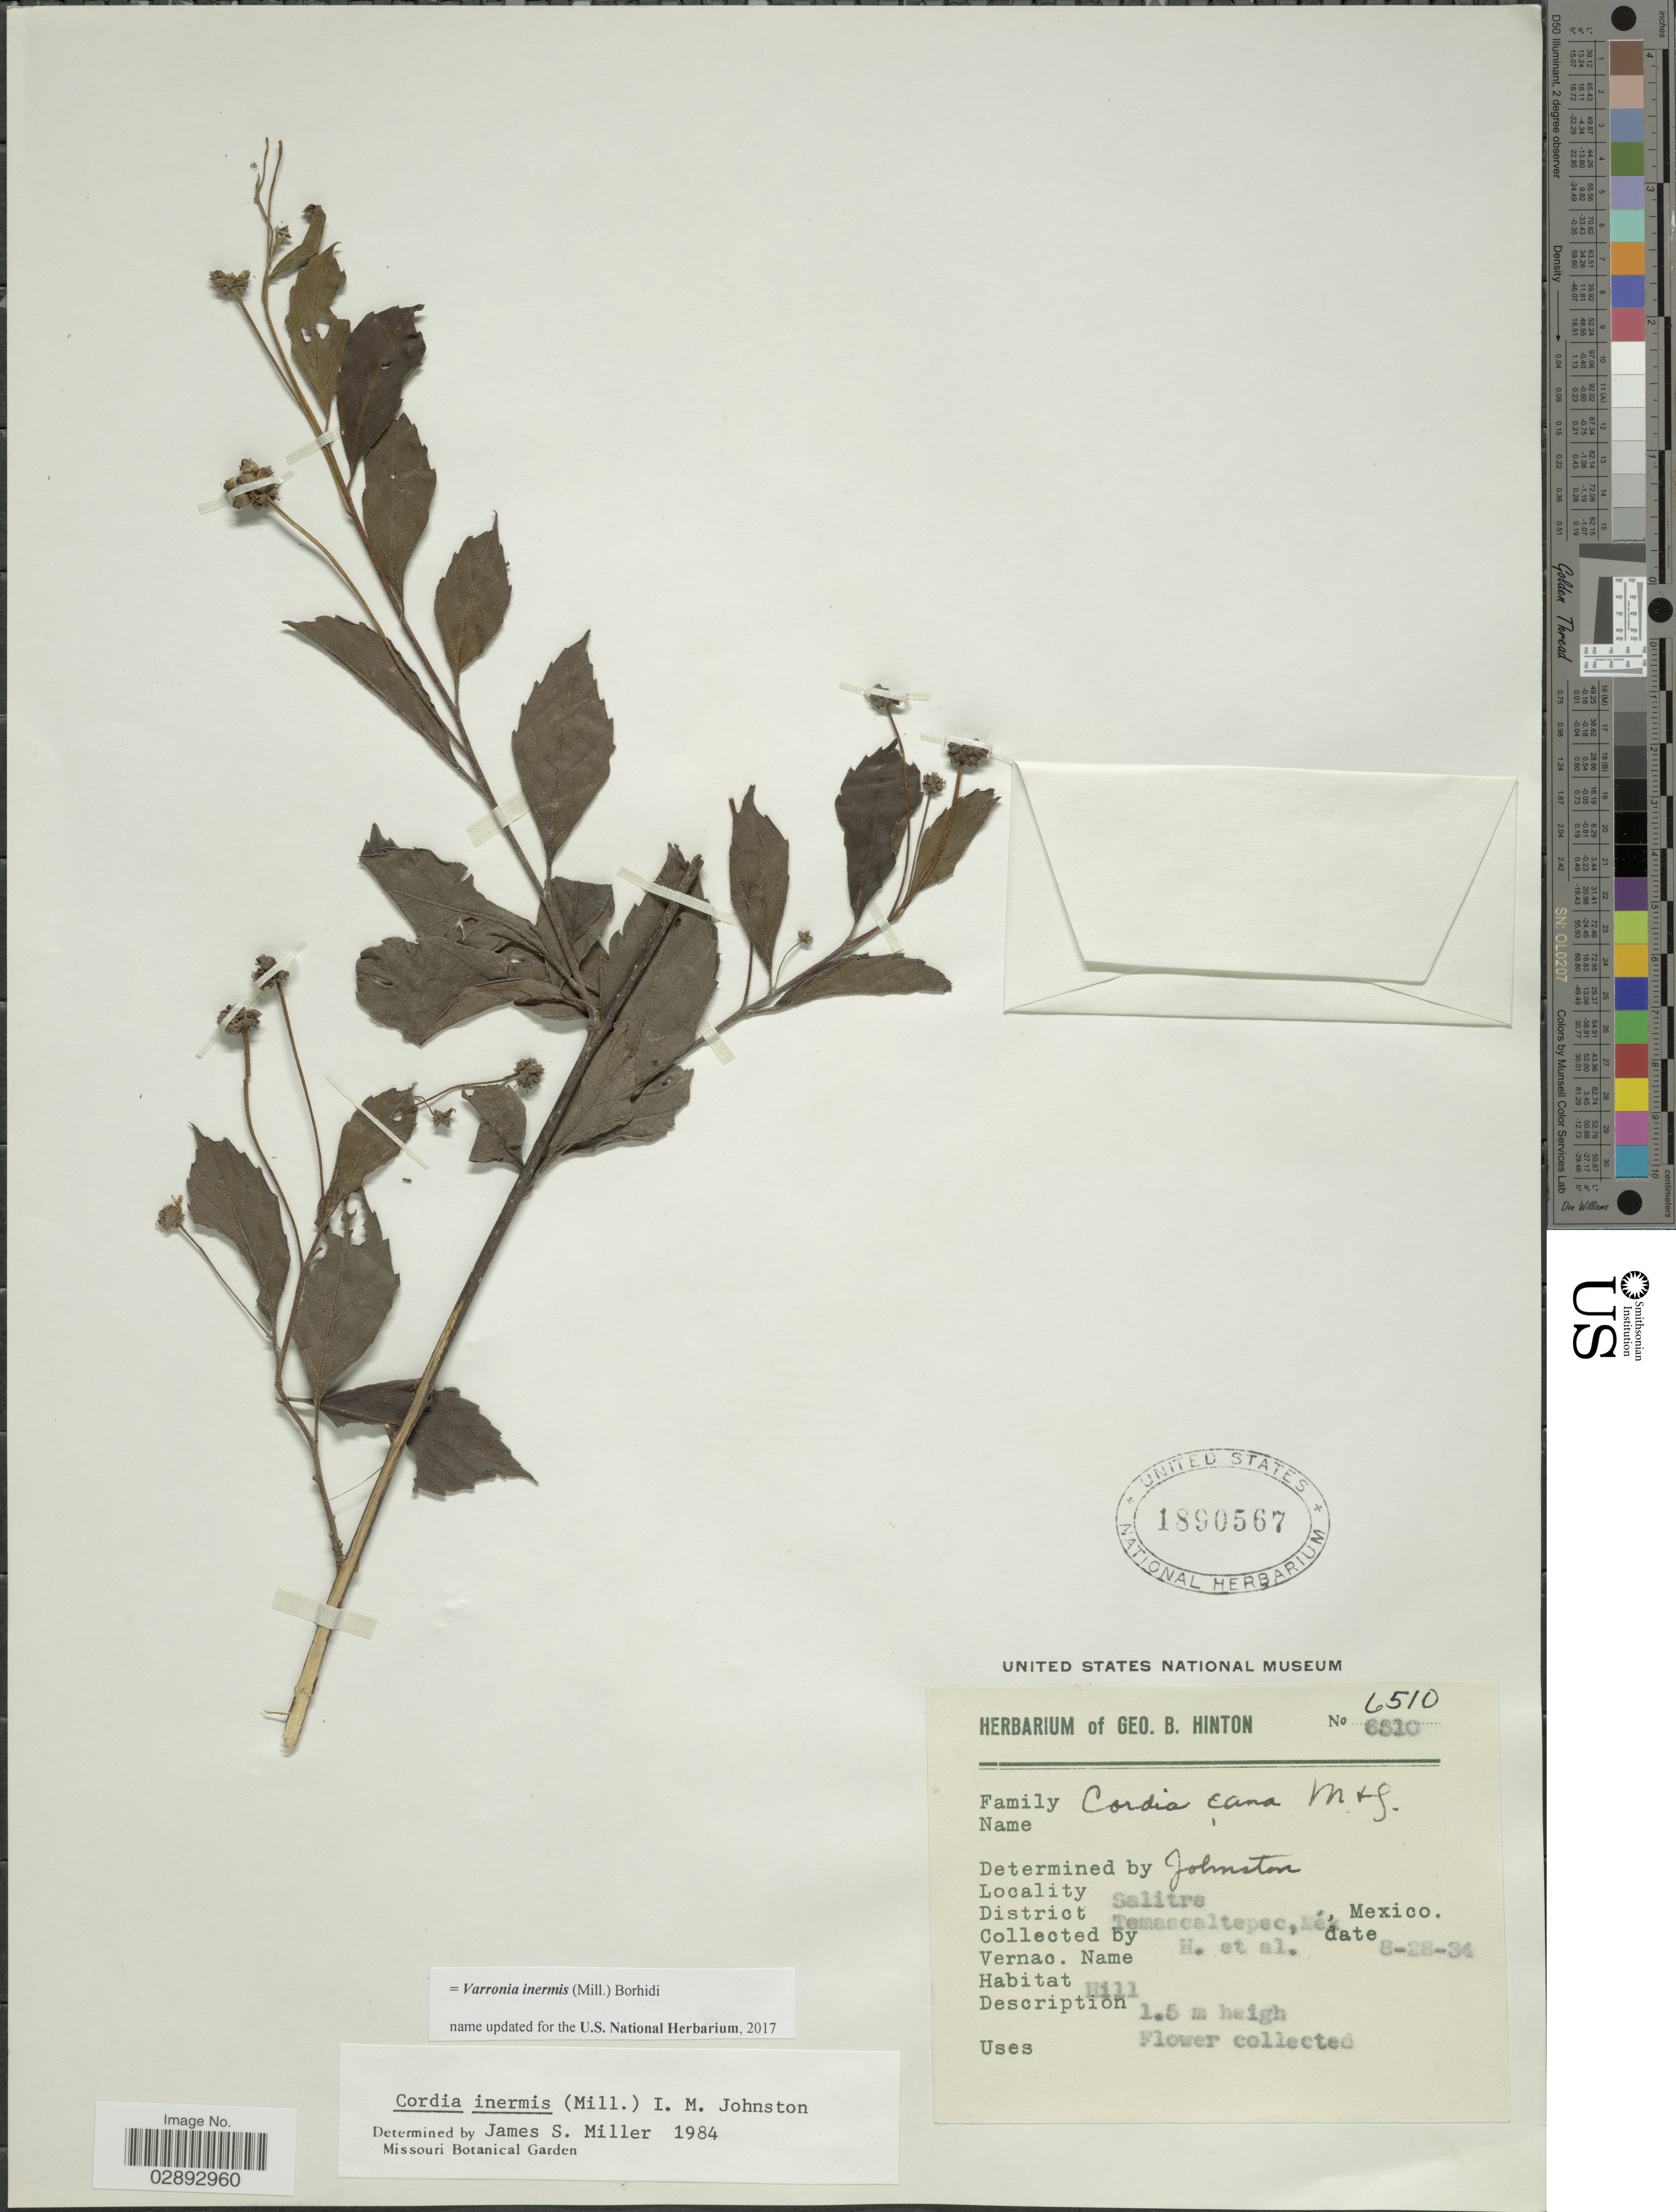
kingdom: Plantae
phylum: Tracheophyta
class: Magnoliopsida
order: Boraginales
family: Cordiaceae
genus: Varronia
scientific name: Varronia inermis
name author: (Mill.) Borhidi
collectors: G. B. Hinton & et al.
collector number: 6510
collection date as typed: Transcribed d/m/y: 28/8/34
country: Mexico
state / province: México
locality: Salitre. District Temascaltepec, Méx.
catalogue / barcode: US 1890567